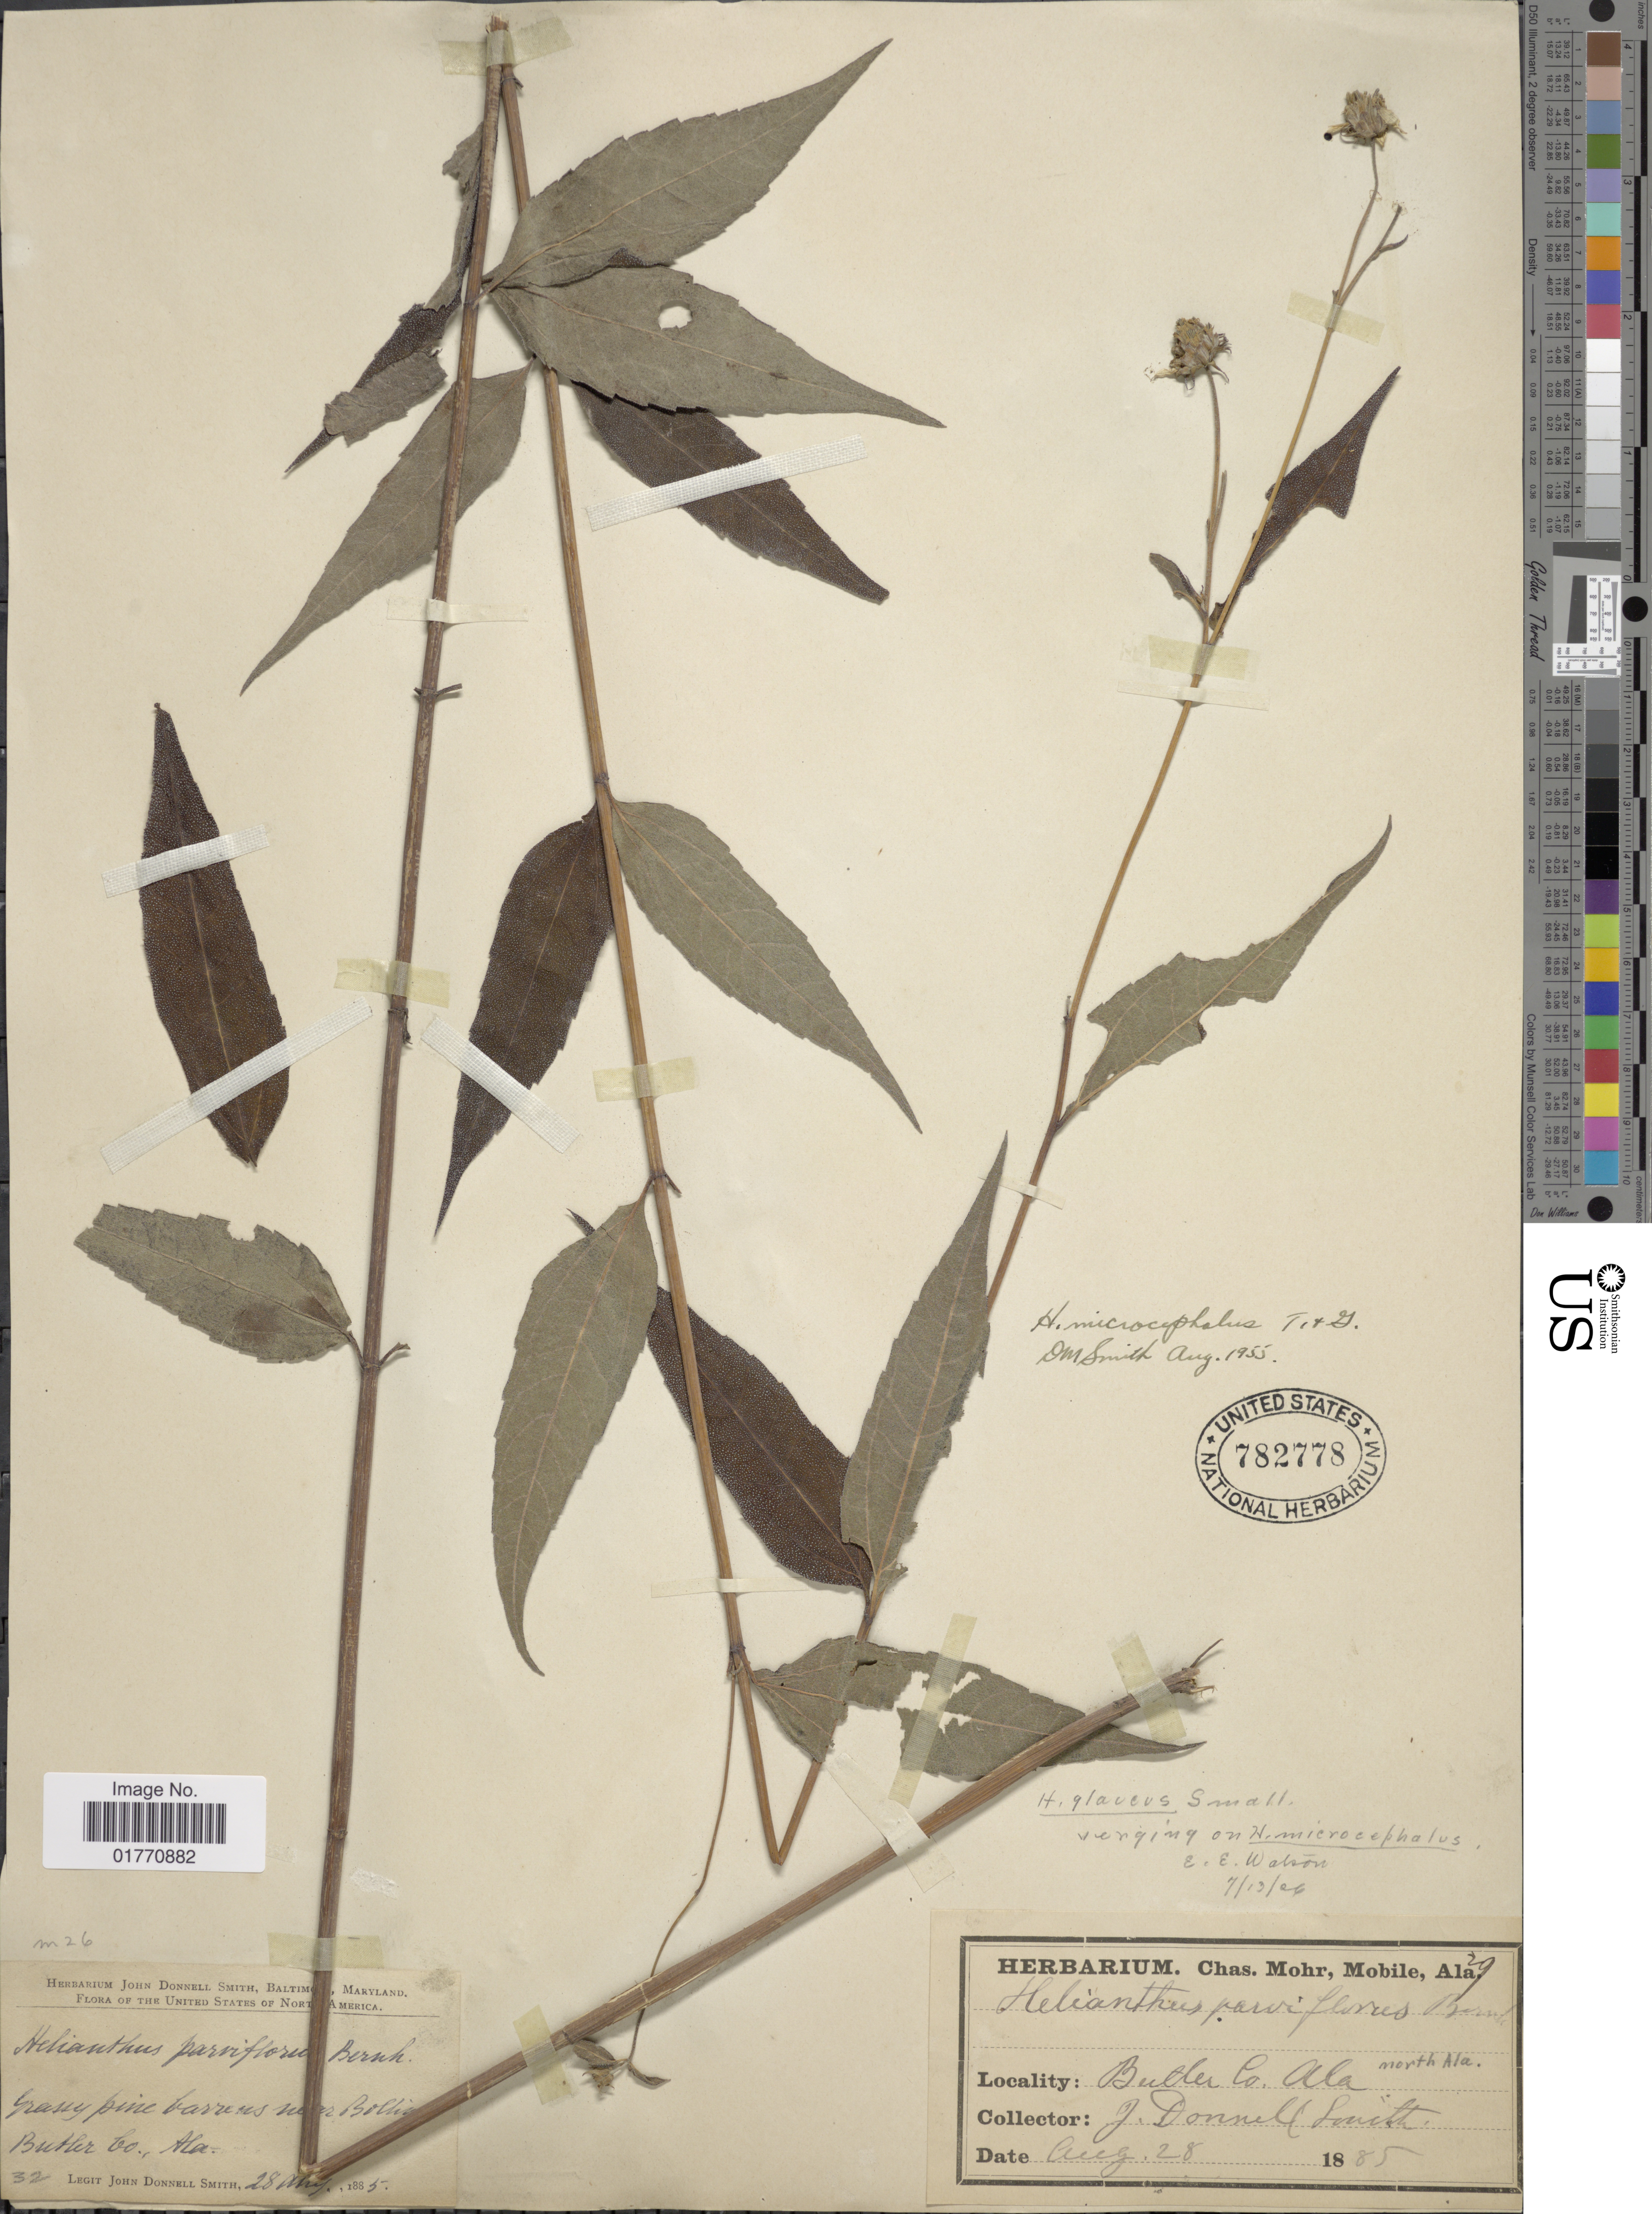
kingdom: Plantae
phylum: Tracheophyta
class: Magnoliopsida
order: Asterales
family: Asteraceae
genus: Helianthus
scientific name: Helianthus microcephalus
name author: Torr. & A. Gray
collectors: J. Donnell Smith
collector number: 32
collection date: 1885-05-28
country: United States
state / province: Alabama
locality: North Ala., Butler Co., grassy pine barrens ...Bolli.. [unsure placement]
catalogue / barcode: US 782778